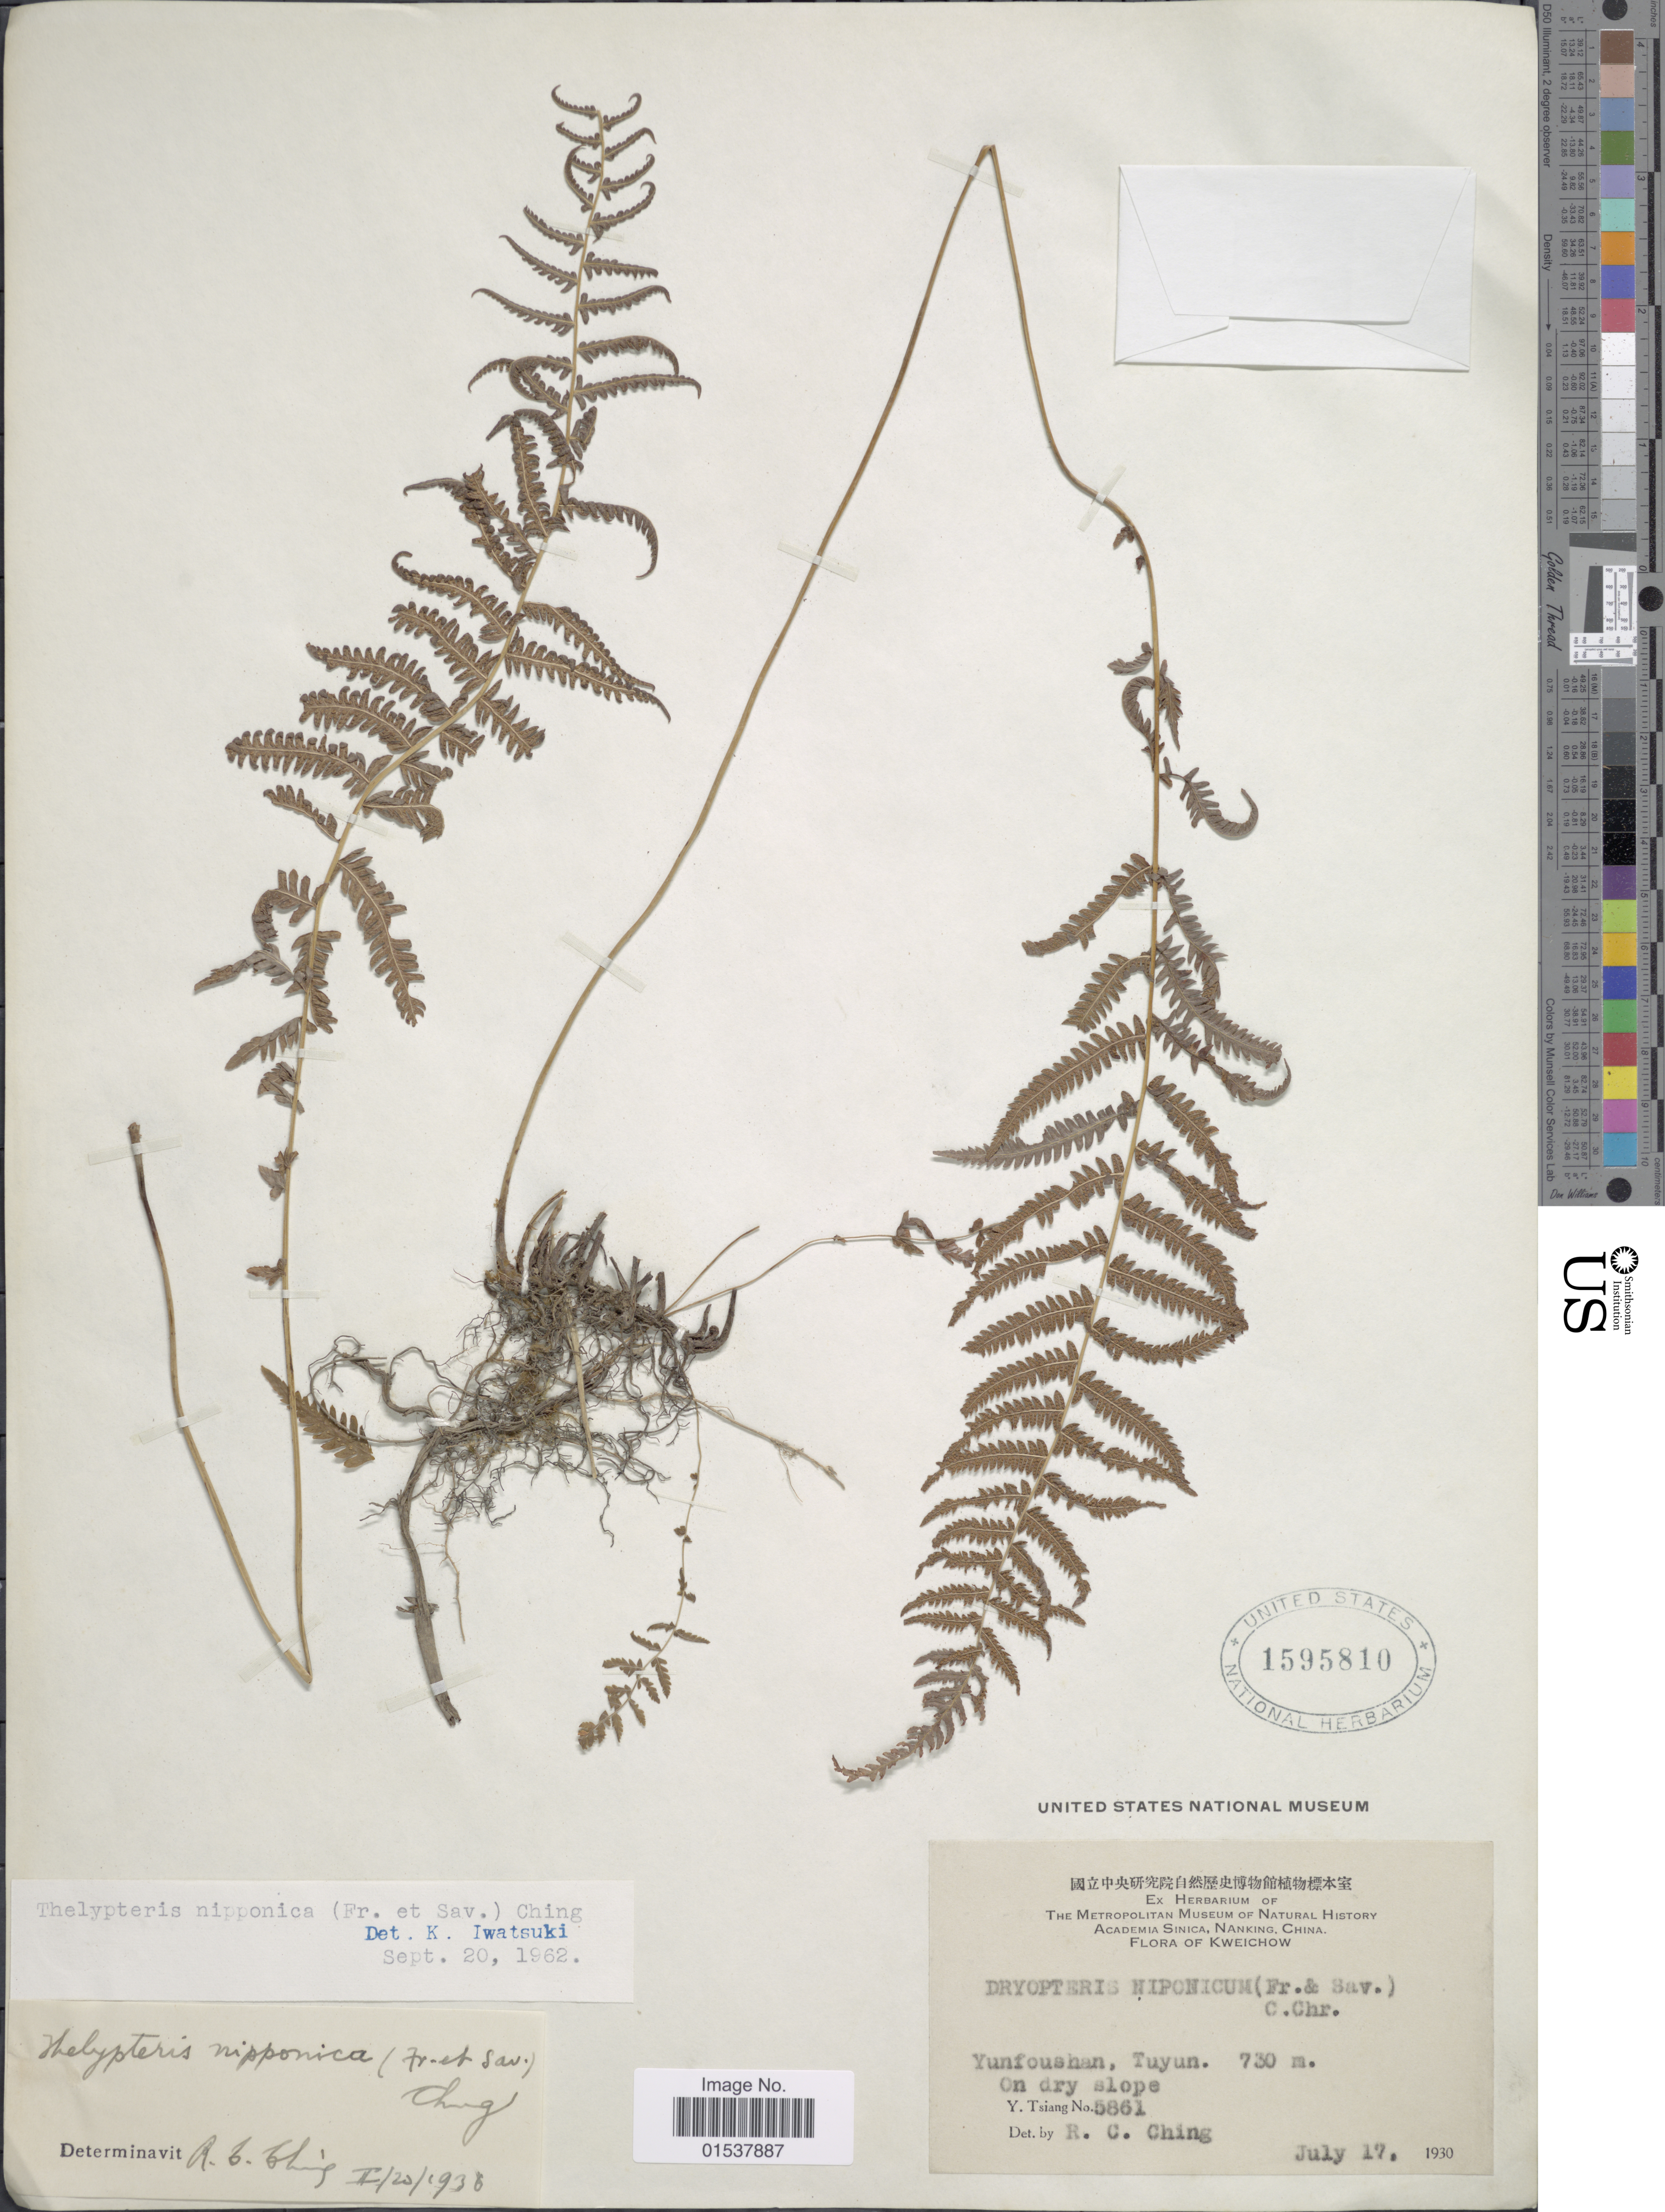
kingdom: Plantae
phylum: Tracheophyta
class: Polypodiopsida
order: Polypodiales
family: Thelypteridaceae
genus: Parathelypteris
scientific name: Parathelypteris nipponica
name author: (Franch. & Sav.) Ching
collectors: Y. Tsiang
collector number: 5861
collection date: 1930-07-17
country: China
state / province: Guizhou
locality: Kweichow, Yunfoushan, Tuyun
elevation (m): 730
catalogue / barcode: US 1595810